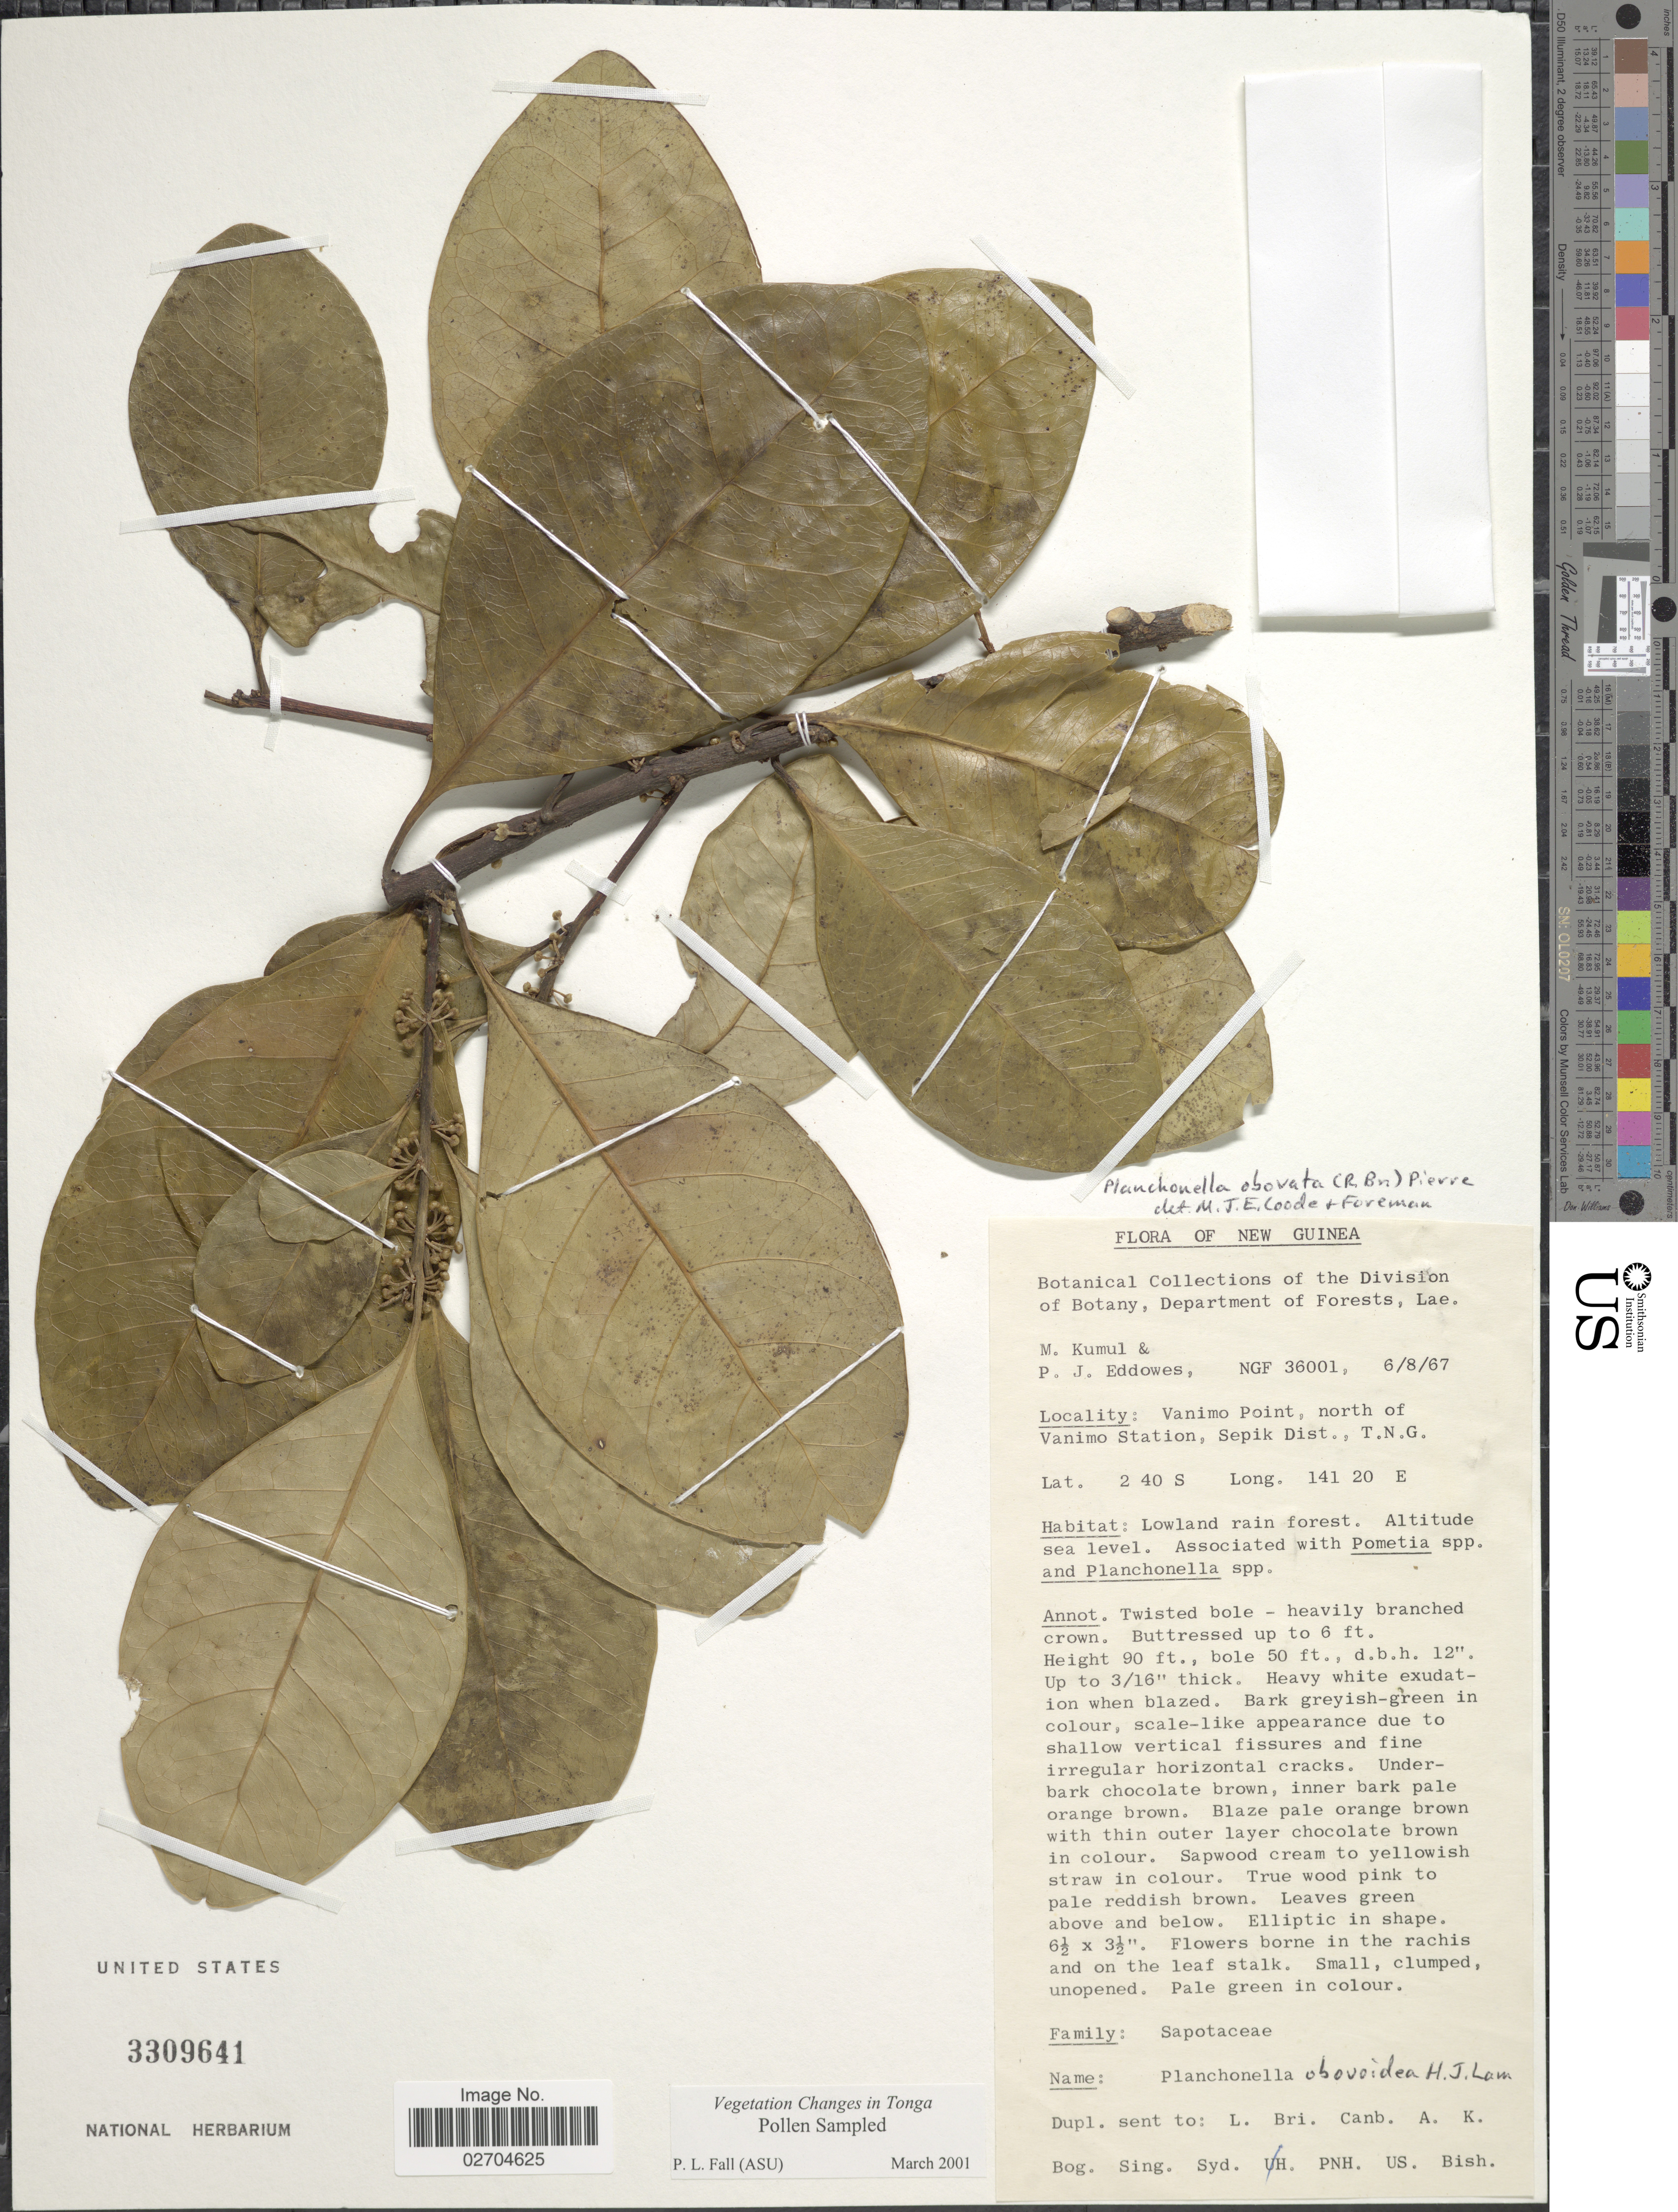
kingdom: Plantae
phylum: Tracheophyta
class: Magnoliopsida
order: Ericales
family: Sapotaceae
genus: Planchonella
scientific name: Planchonella obovata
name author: (R. Br.) Pierre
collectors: M. Kumul & P.J. Eddowes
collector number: NGF 36001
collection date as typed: Transcribed d/m/y: 6/8/67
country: Papua New Guinea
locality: New Guinea. Vanimo Point, north of Vanimo Station, Sepik District, T.N.G.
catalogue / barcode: US 3309641